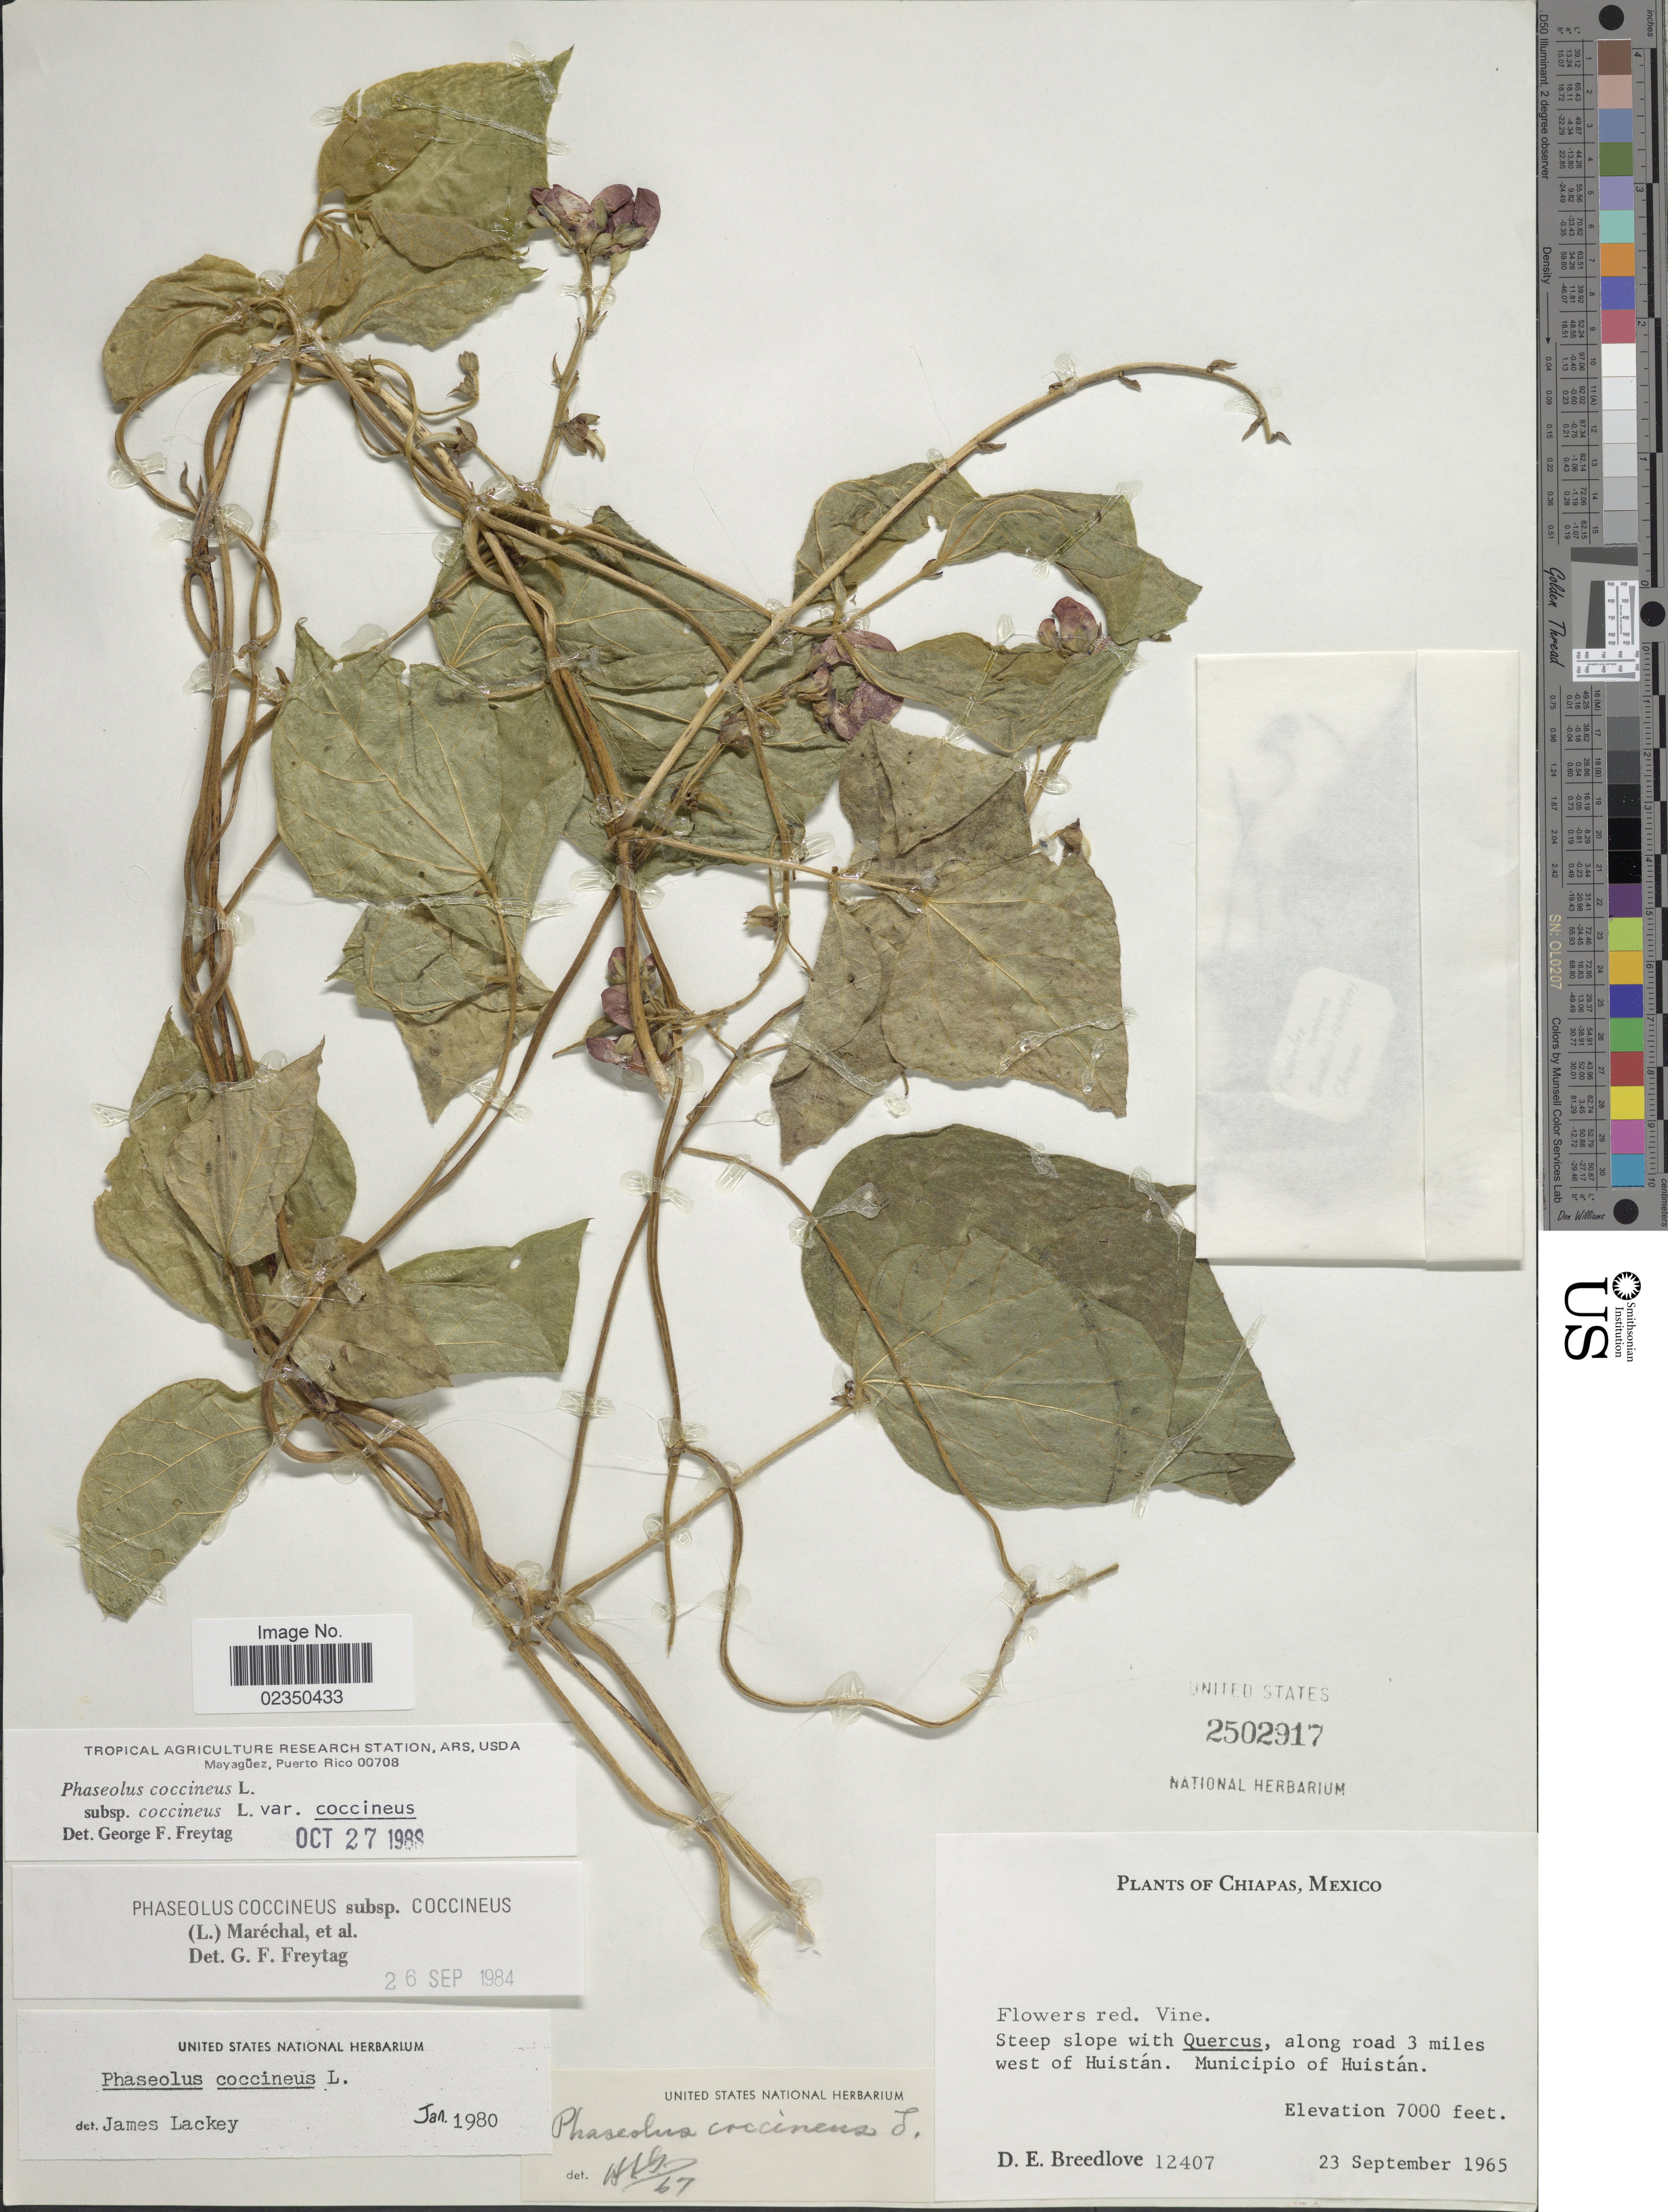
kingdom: Plantae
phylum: Tracheophyta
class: Magnoliopsida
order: Fabales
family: Fabaceae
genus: Phaseolus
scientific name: Phaseolus coccineus var. coccineus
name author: L.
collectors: D. E. Breedlove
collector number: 12407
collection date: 1965-09-23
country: Mexico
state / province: Chiapas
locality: Steep slope along road 3 miles west of Huistan, Municipio of Huistan.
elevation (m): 2134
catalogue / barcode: US 2502917